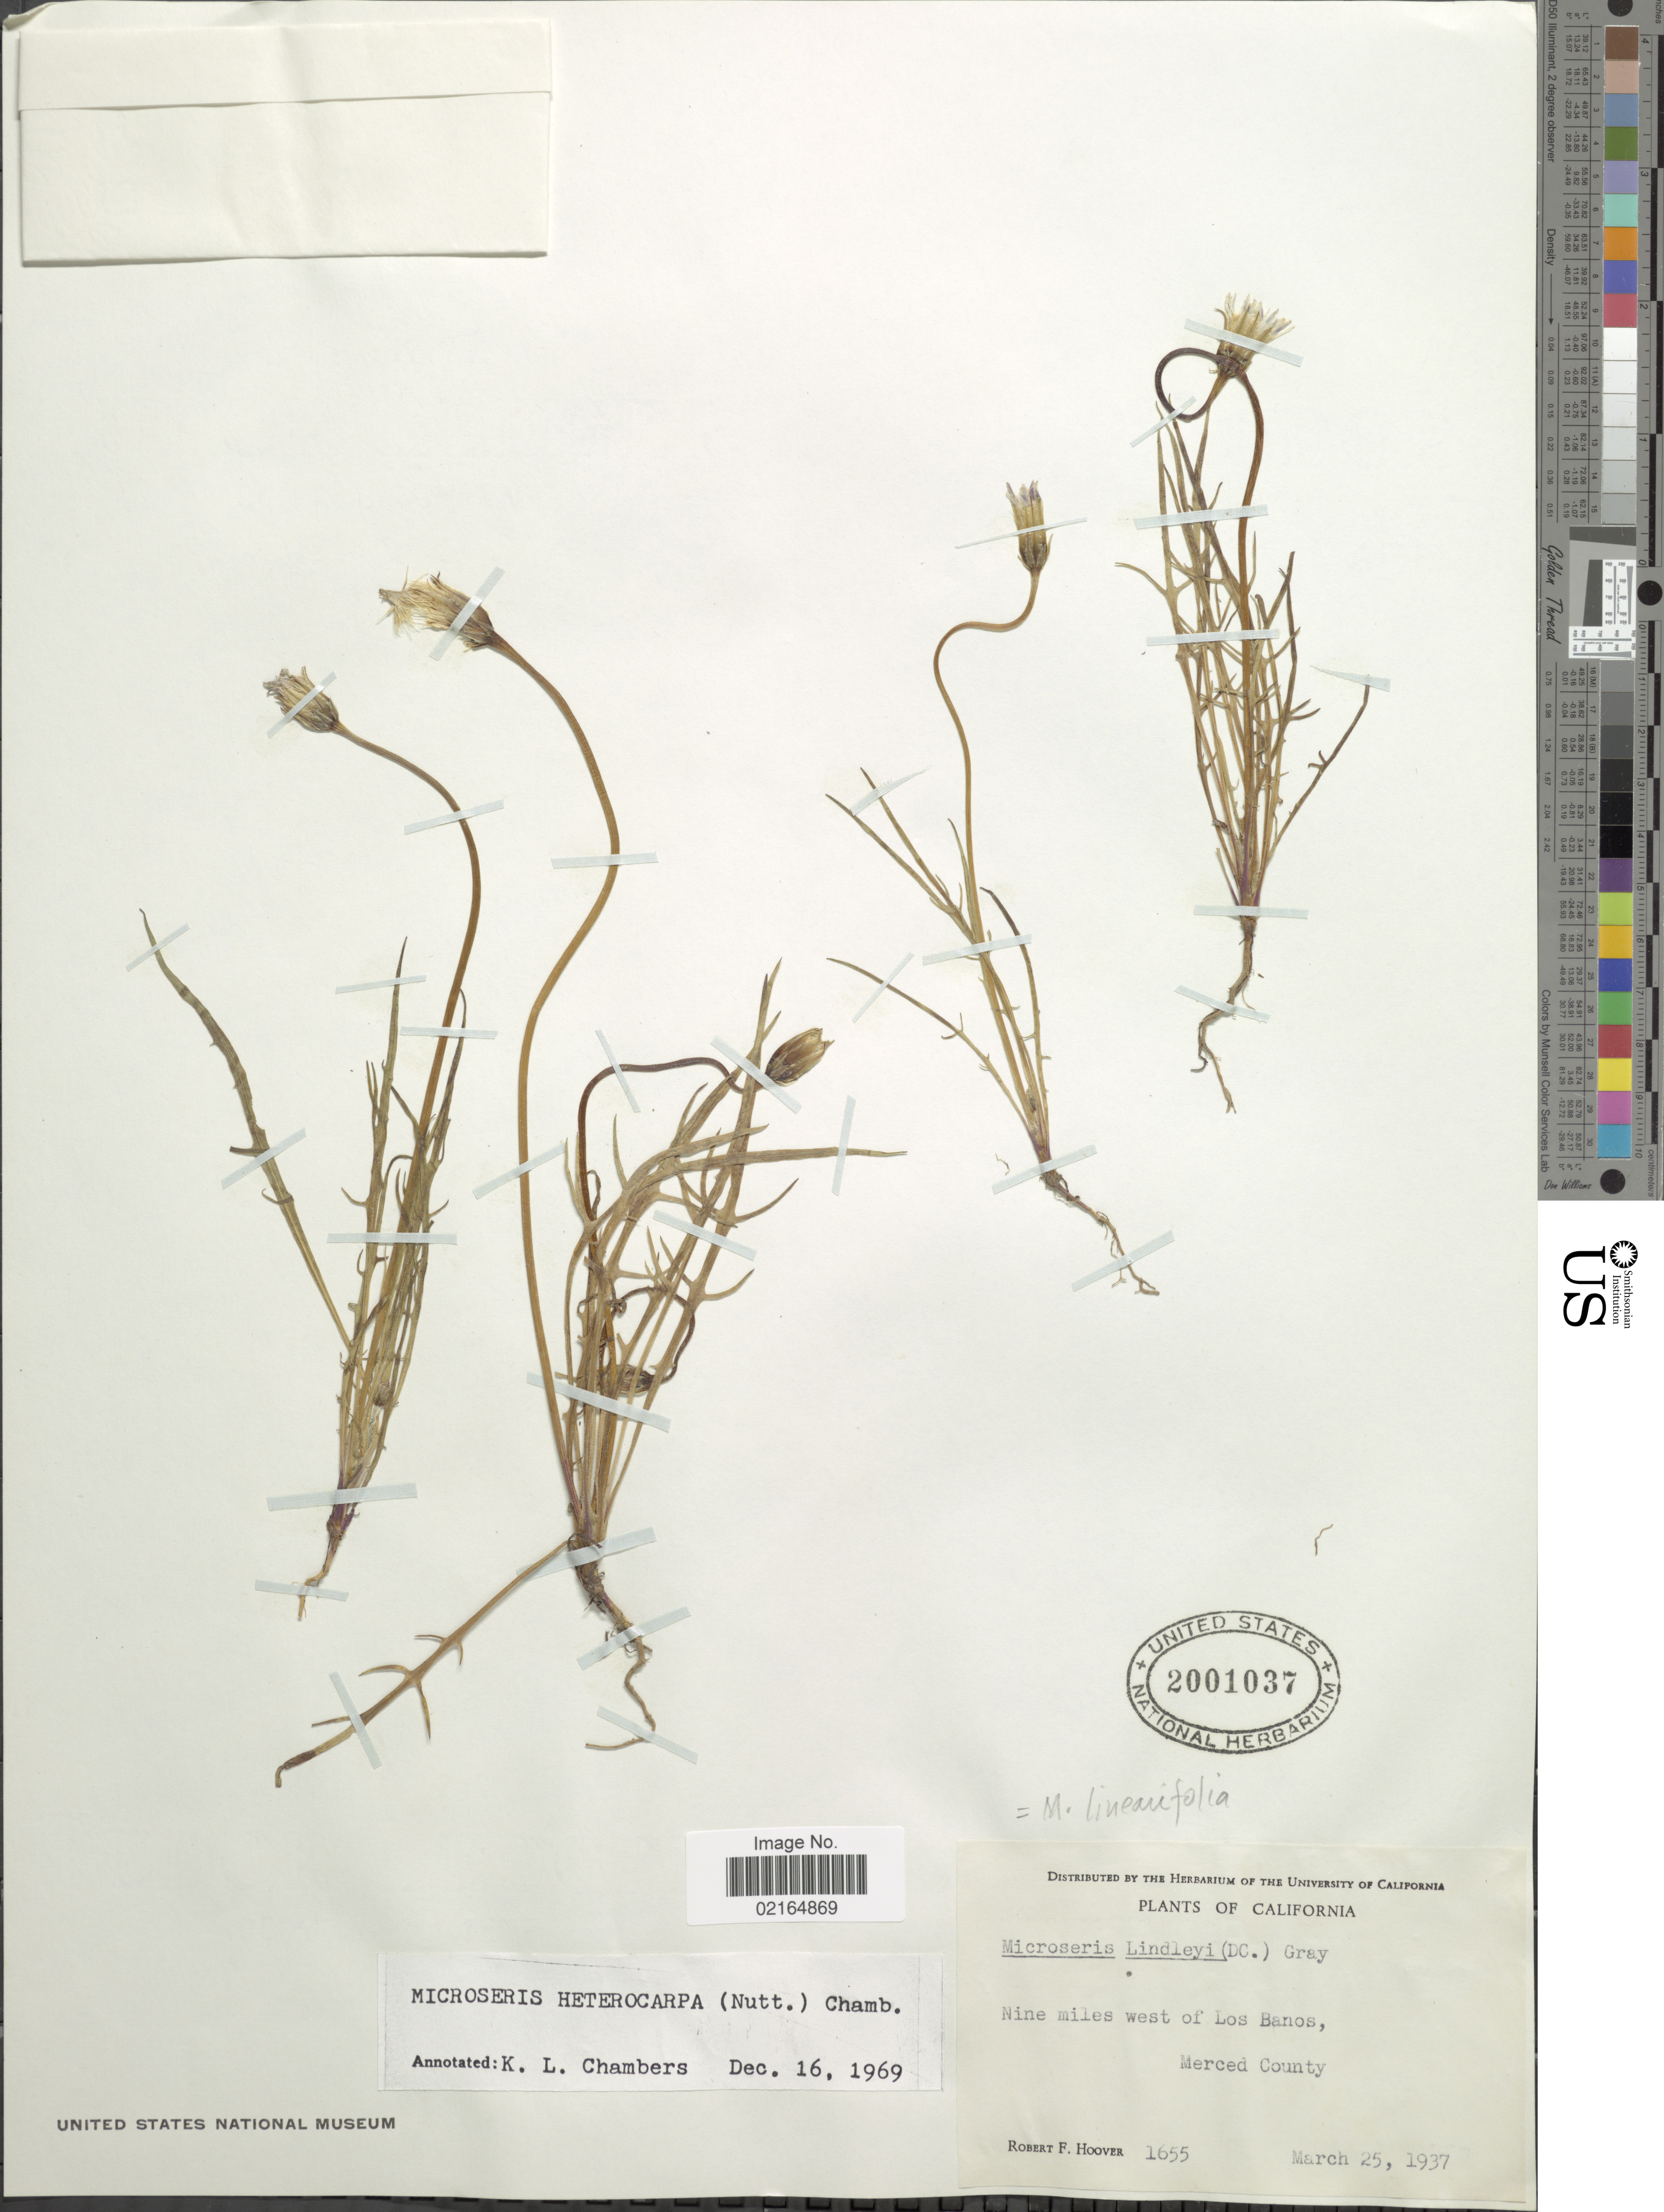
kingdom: Plantae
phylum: Tracheophyta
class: Magnoliopsida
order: Asterales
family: Asteraceae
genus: Microseris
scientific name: Microseris heterocarpa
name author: (Nutt.) K.L. Chambers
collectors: R. F. Hoover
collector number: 1655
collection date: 1937-03-25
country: United States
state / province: California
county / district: Merced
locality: Nine miles west of Los Banos, Merced County.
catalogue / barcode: US 2001037